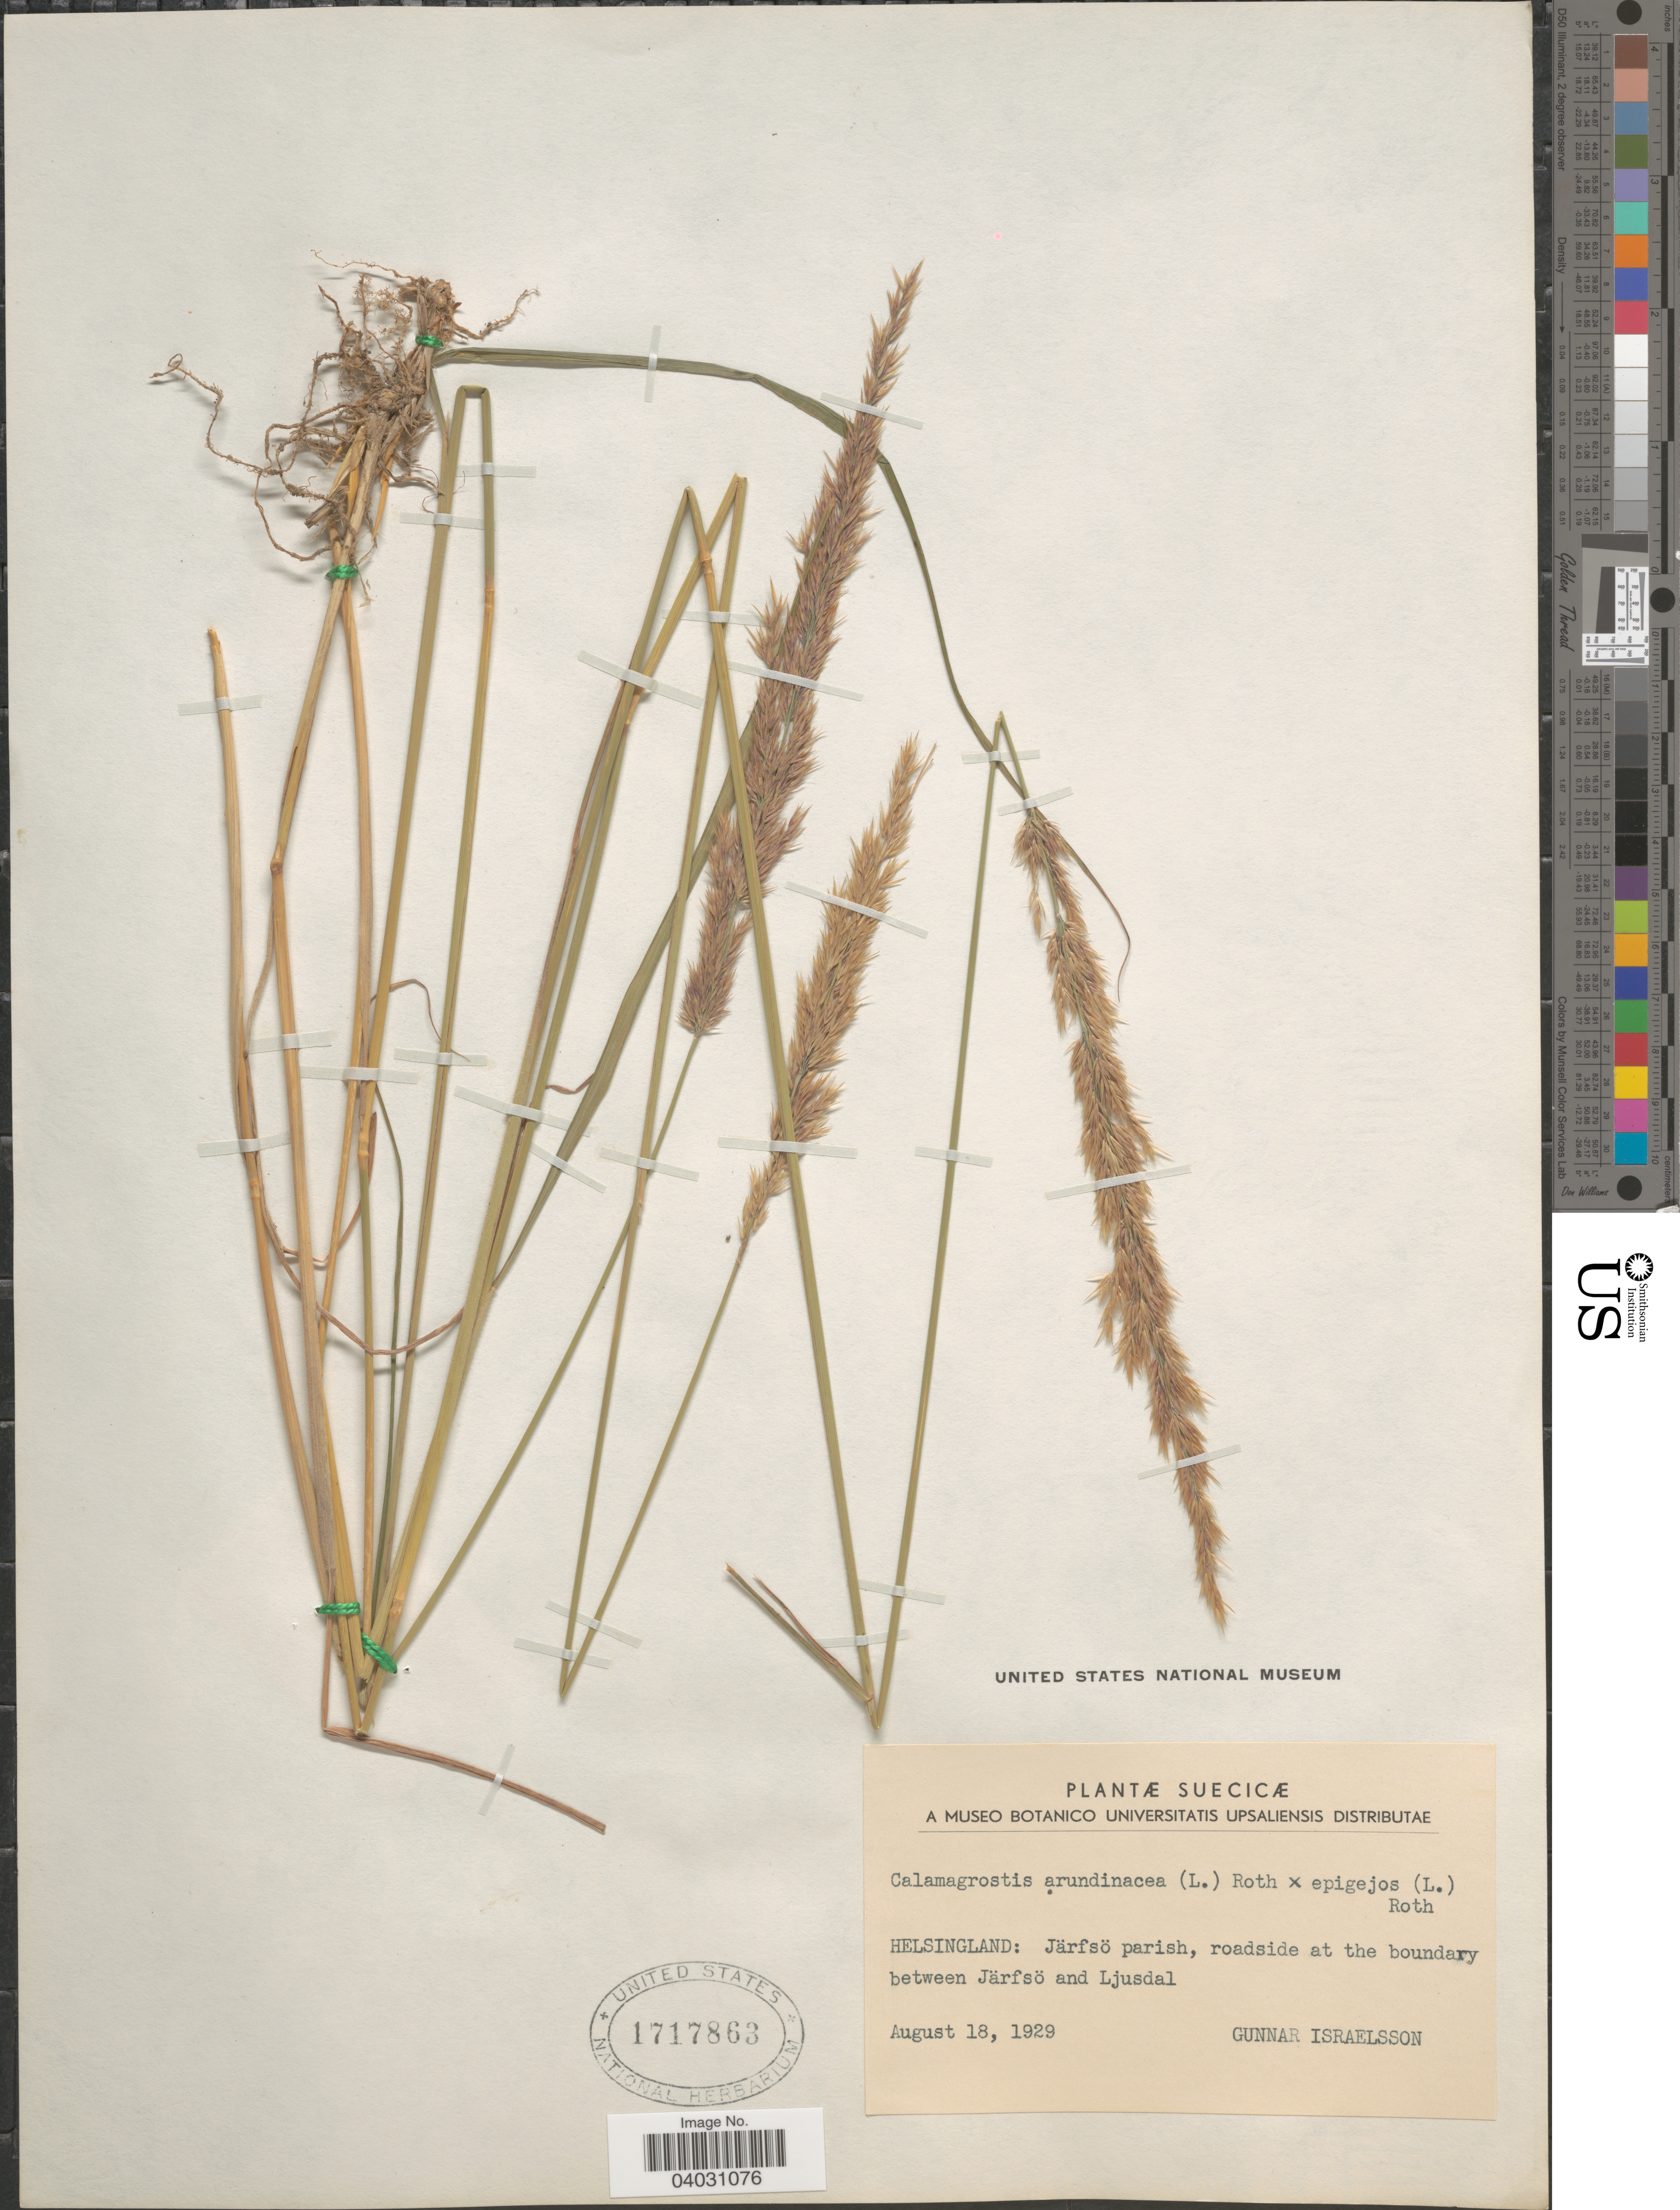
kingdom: Plantae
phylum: Tracheophyta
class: Liliopsida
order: Poales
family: Poaceae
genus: Calamagrostis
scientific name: Calamagrostis arundinacea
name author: (L.) Roth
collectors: G. Israelsson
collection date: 1929-08-18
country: Sweden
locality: Suecicæ. Helsingland: Järfsö parish, roadside at the boundary between Järfsö and Ljusdal.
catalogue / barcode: US 1717863